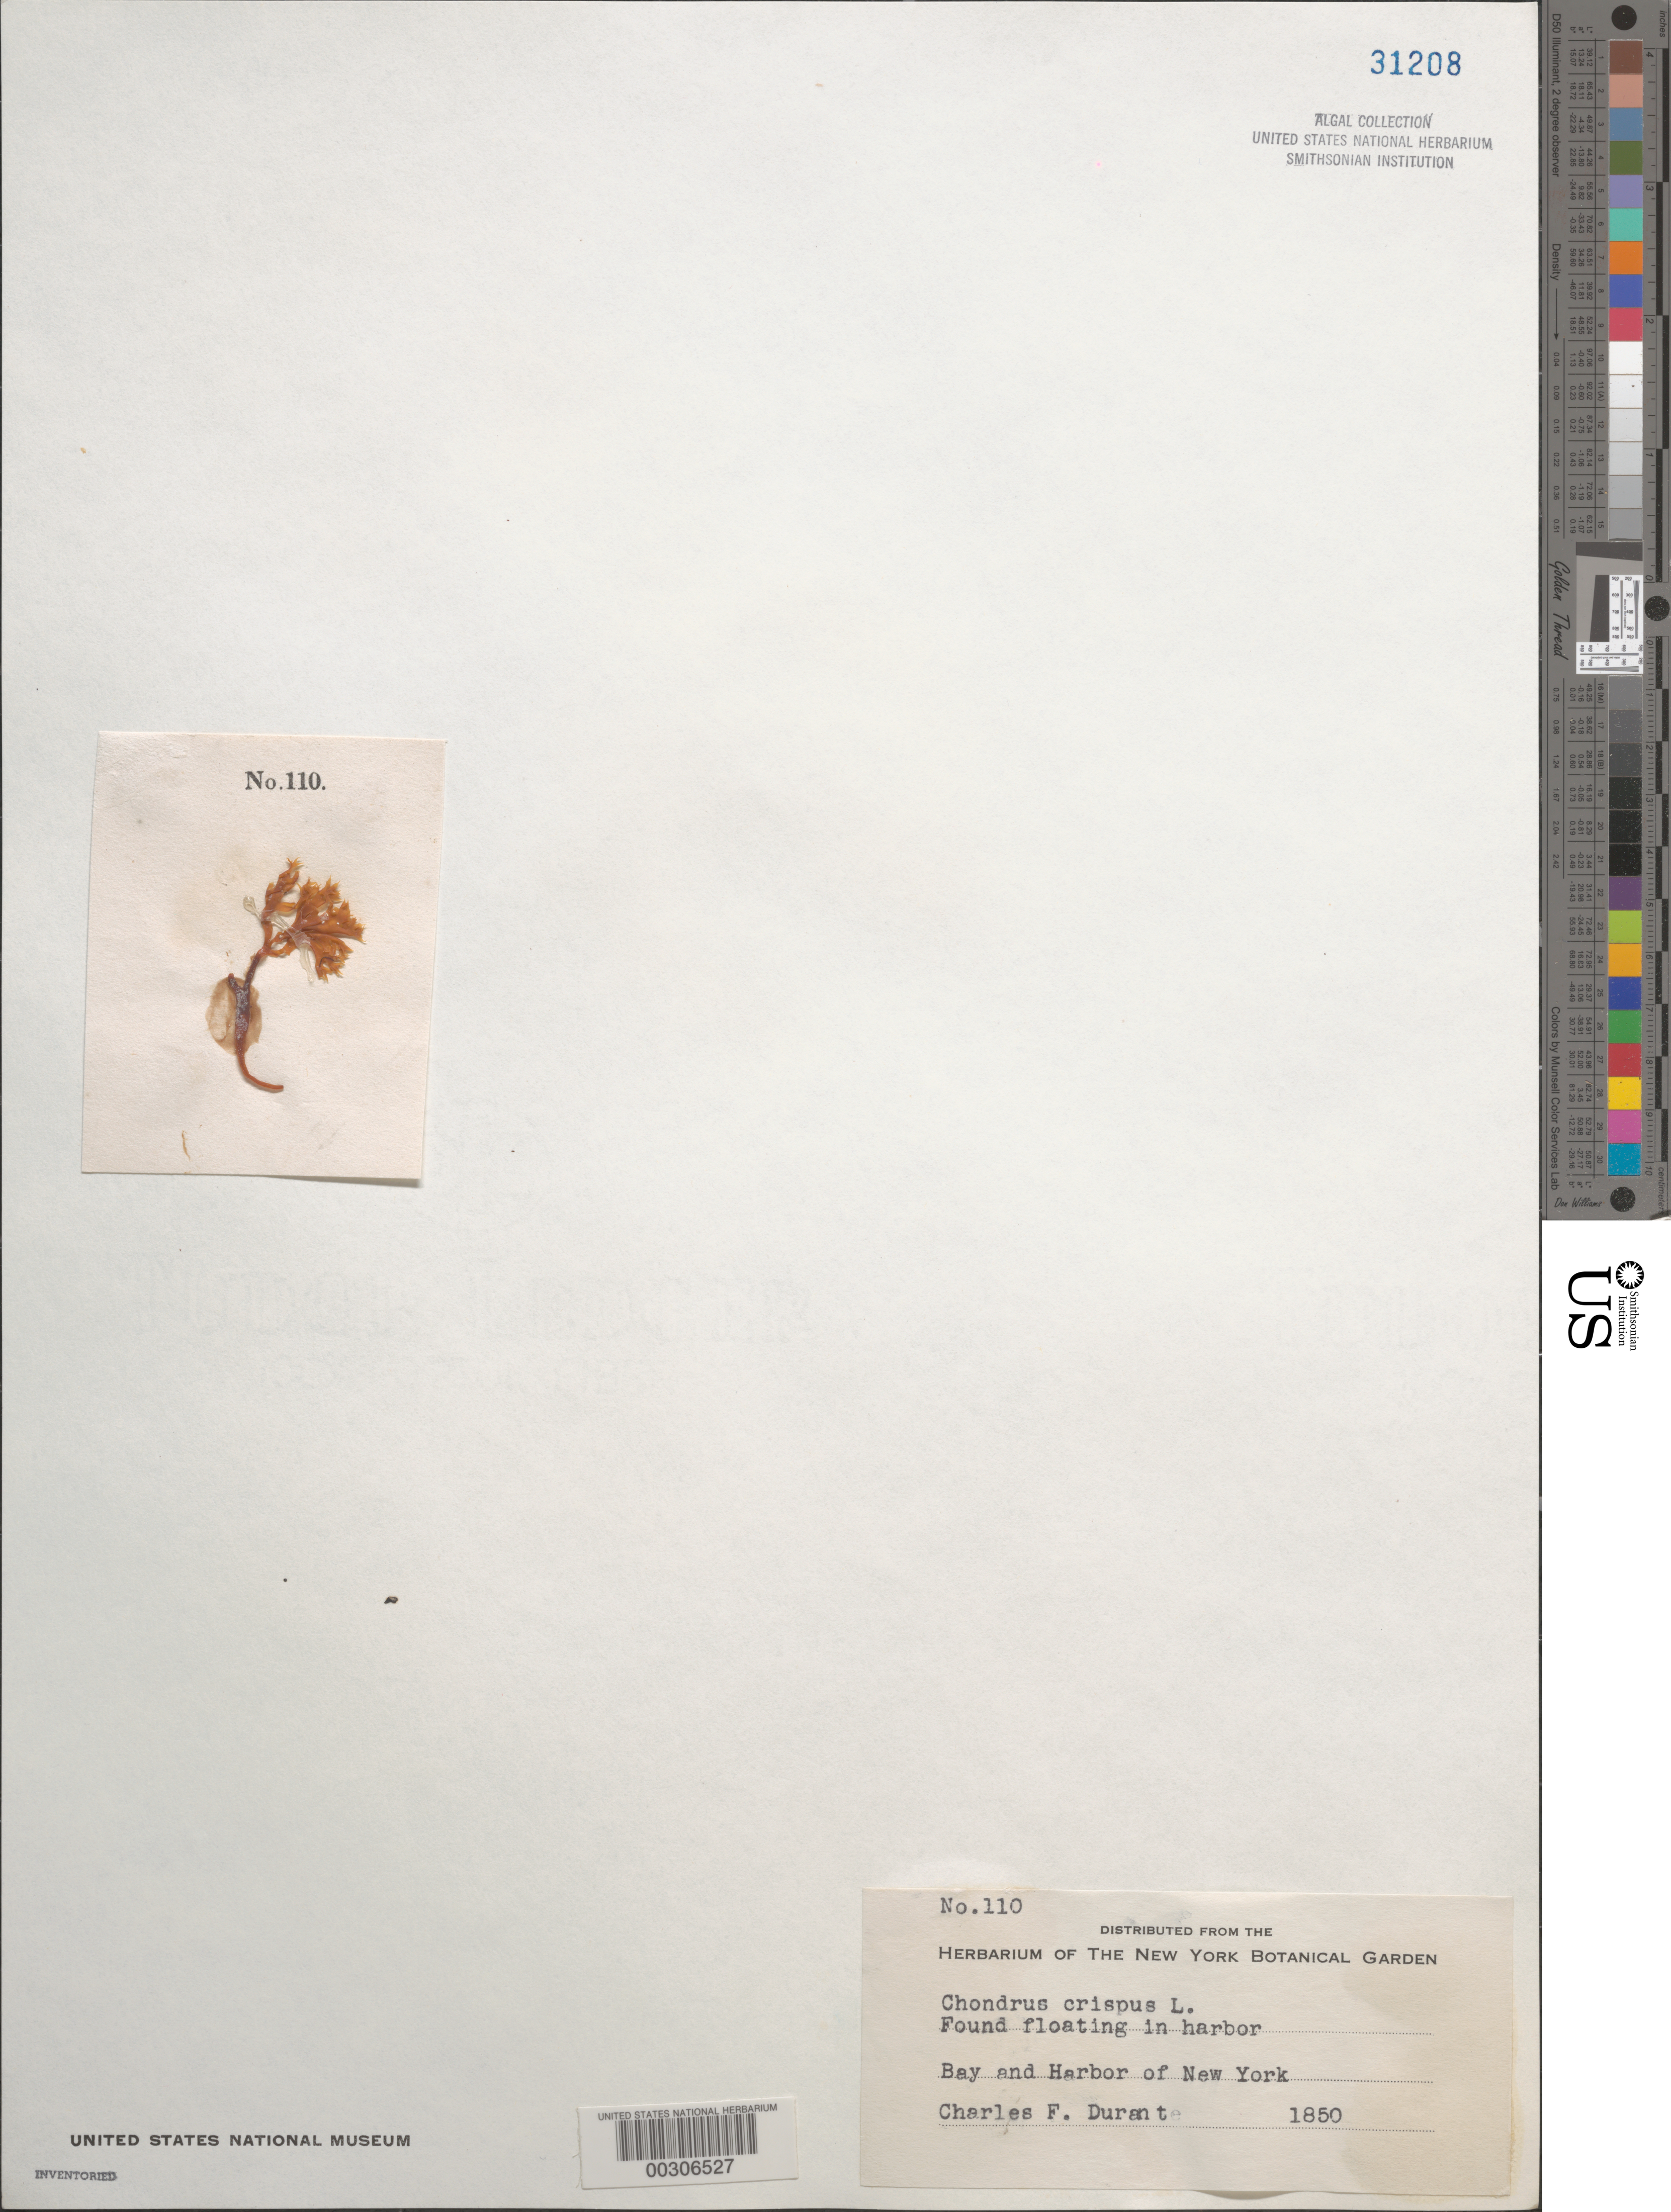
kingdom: Plantae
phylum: Rhodophyta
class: Florideophyceae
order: Gigartinales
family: Gigartinaceae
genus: Chondrus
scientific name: Chondrus crispus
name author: Stackh.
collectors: C. Durant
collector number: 110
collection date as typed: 1850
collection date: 1850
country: United States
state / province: New York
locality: New York Harbor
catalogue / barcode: US 31208